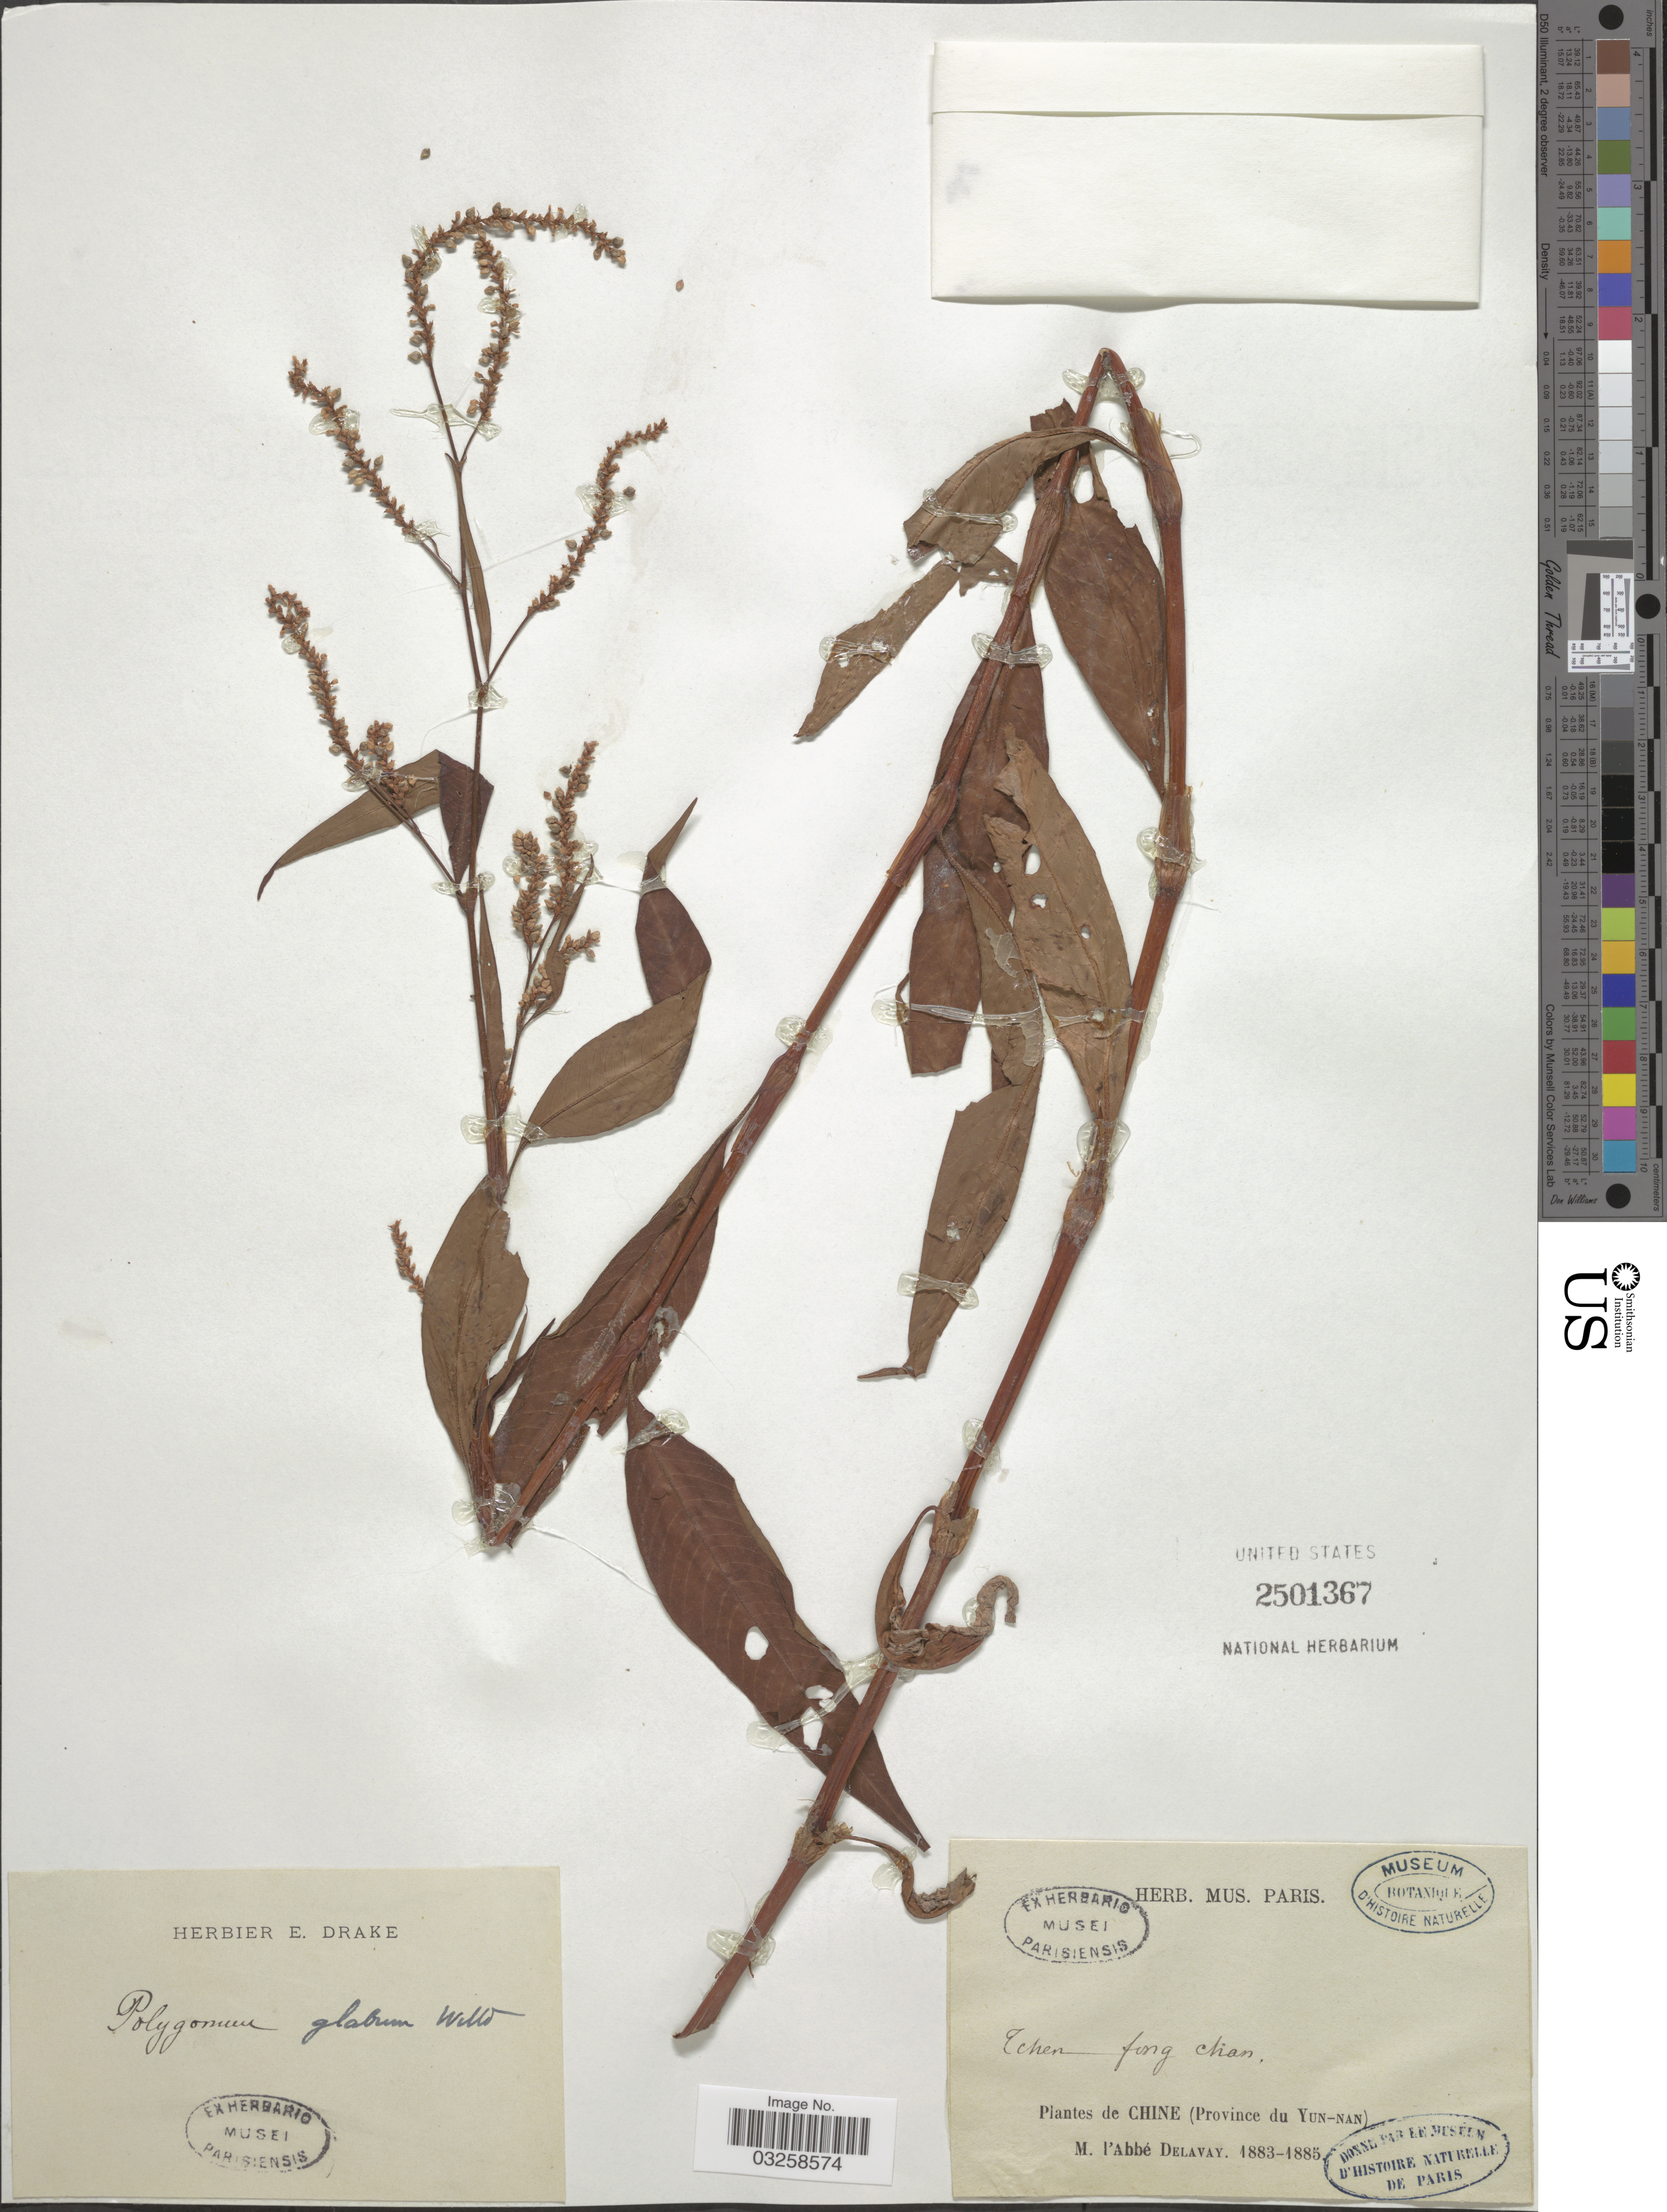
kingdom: Plantae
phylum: Tracheophyta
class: Magnoliopsida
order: Caryophyllales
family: Polygonaceae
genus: Persicaria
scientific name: Persicaria glabra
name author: (Willd.) M. Gómez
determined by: U.S. National Herbarium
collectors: P. Delavay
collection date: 1883/1885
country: China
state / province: Yunnan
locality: Tchen fong ctian [interpreted]. (Province du Yun-nan).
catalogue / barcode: US 2501367